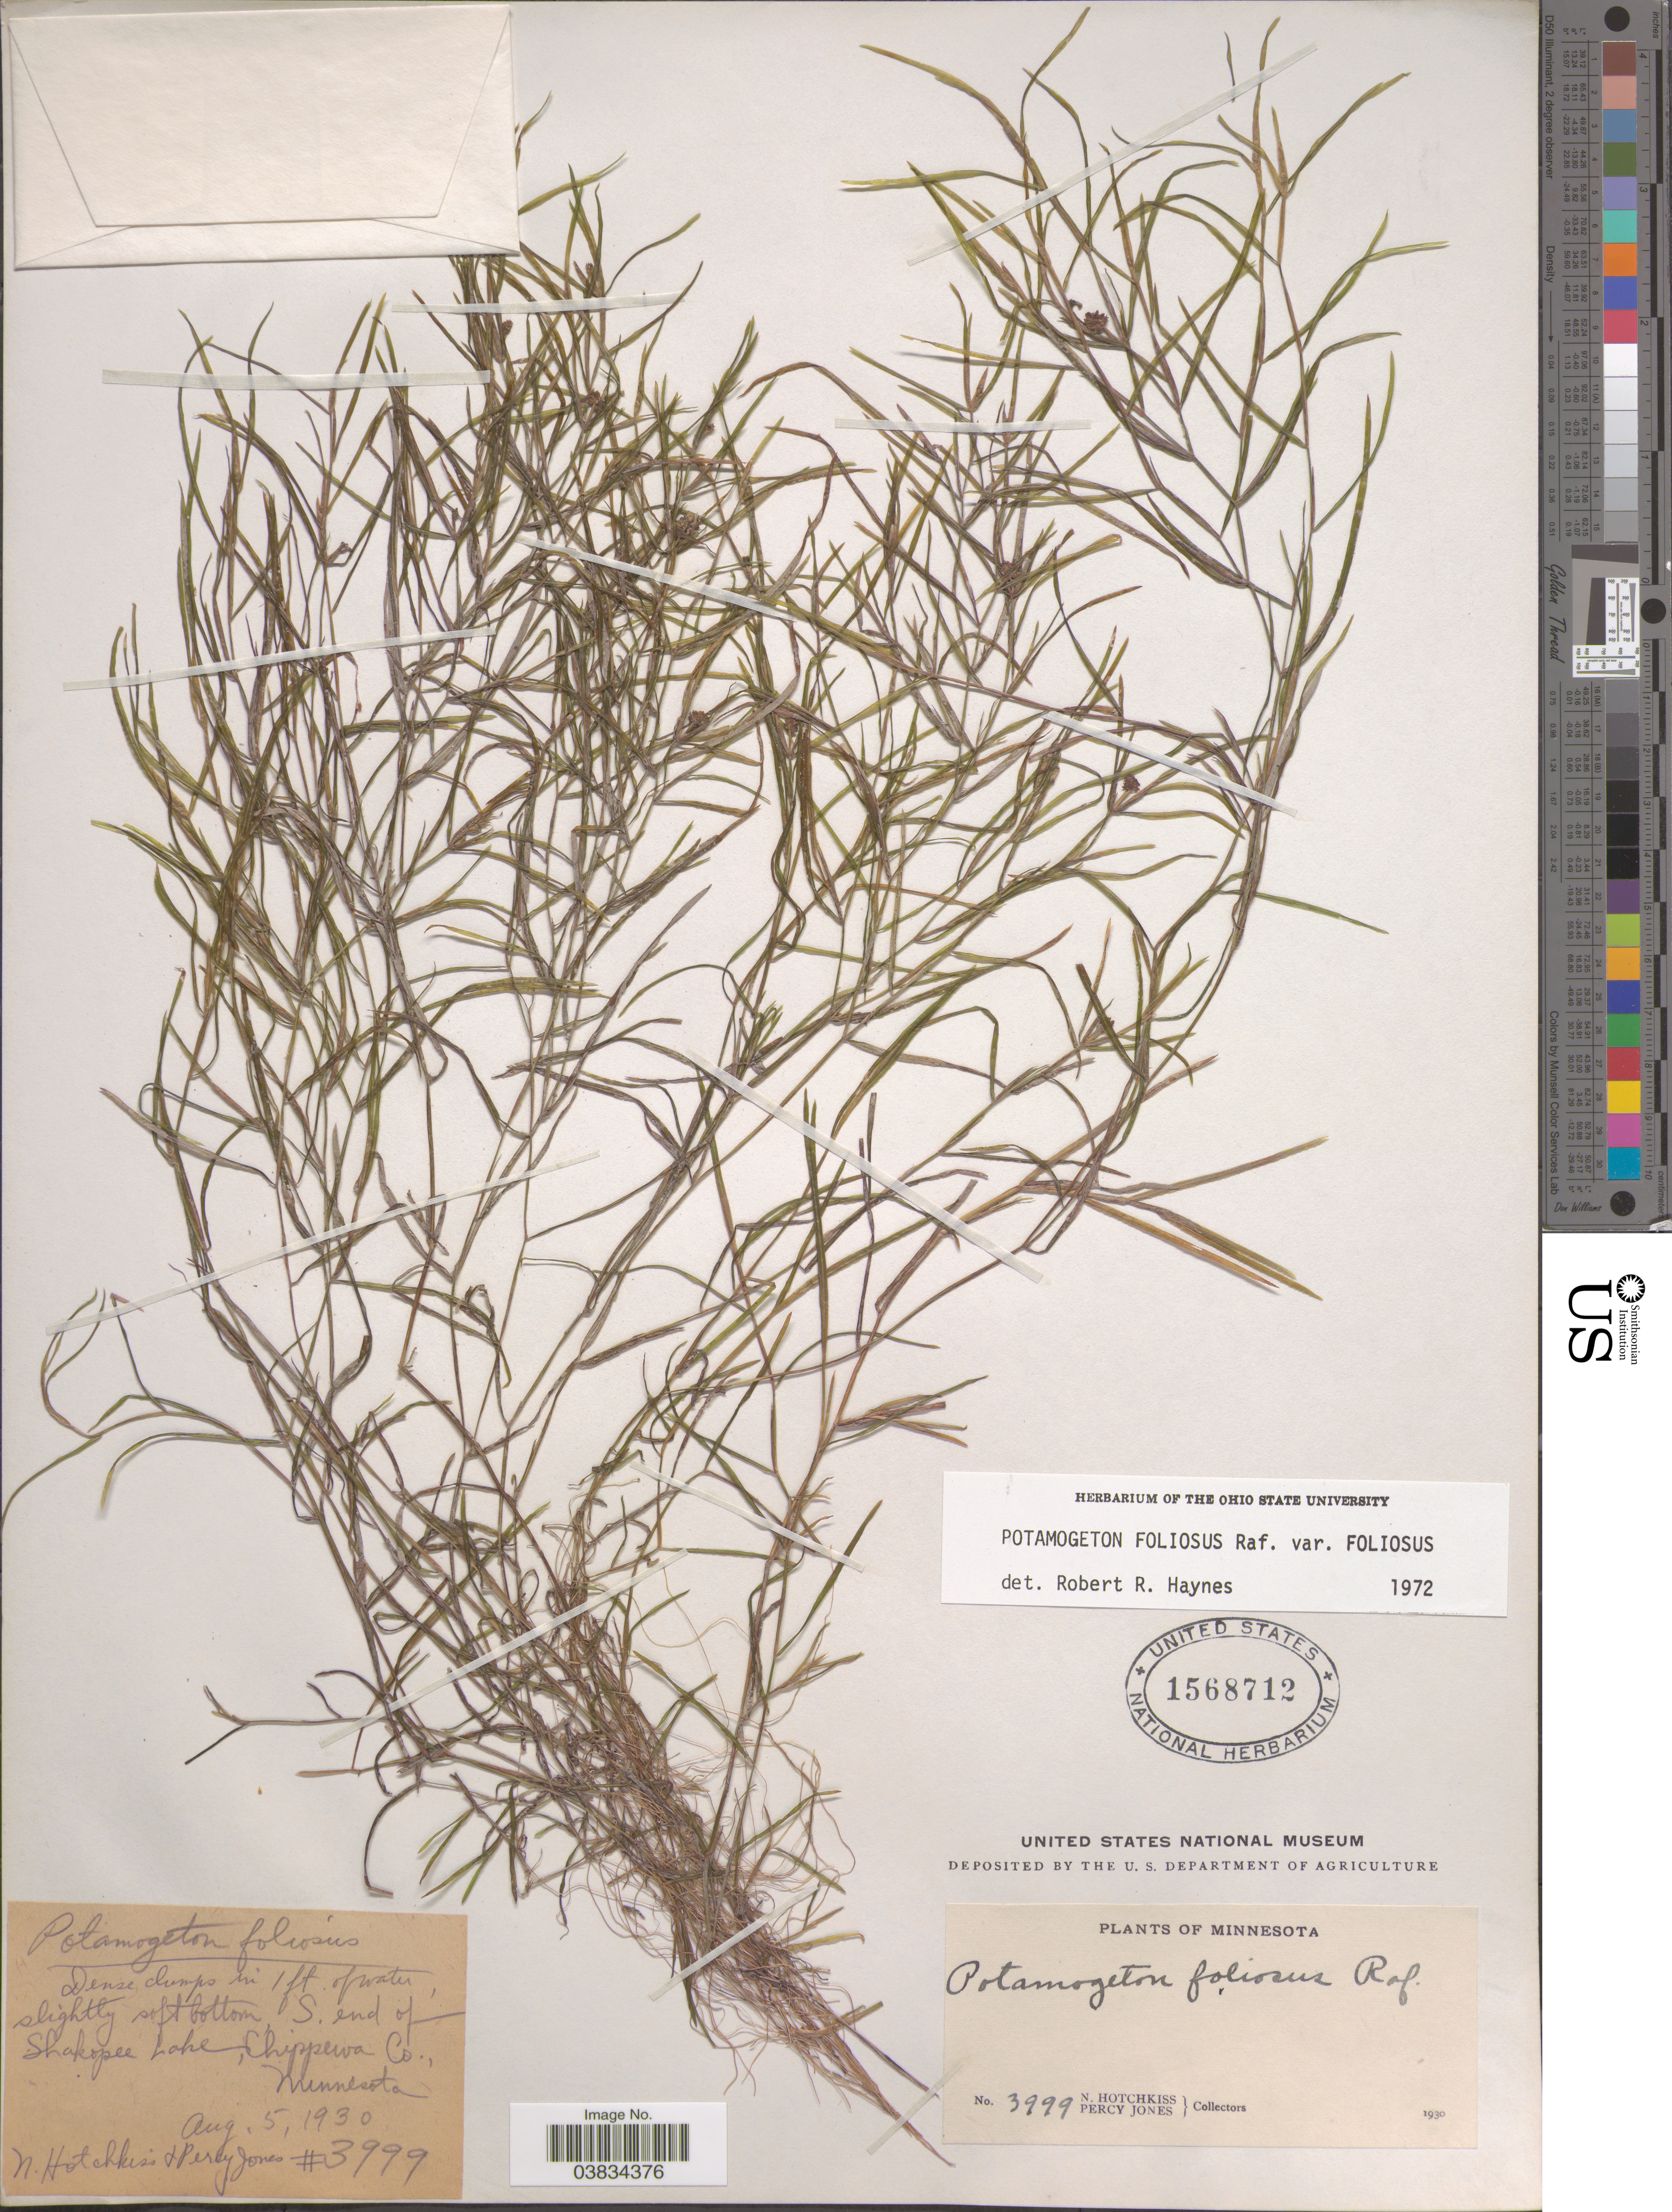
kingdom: Plantae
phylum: Tracheophyta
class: Liliopsida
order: Alismatales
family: Potamogetonaceae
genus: Potamogeton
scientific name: Potamogeton foliosus var. foliosus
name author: Raf.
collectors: N. Hotchkiss & P. Jones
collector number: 3999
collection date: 1930-08-05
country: United States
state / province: Minnesota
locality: S. end of Shakopee Lake, Chippewa Co.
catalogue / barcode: US 1568712